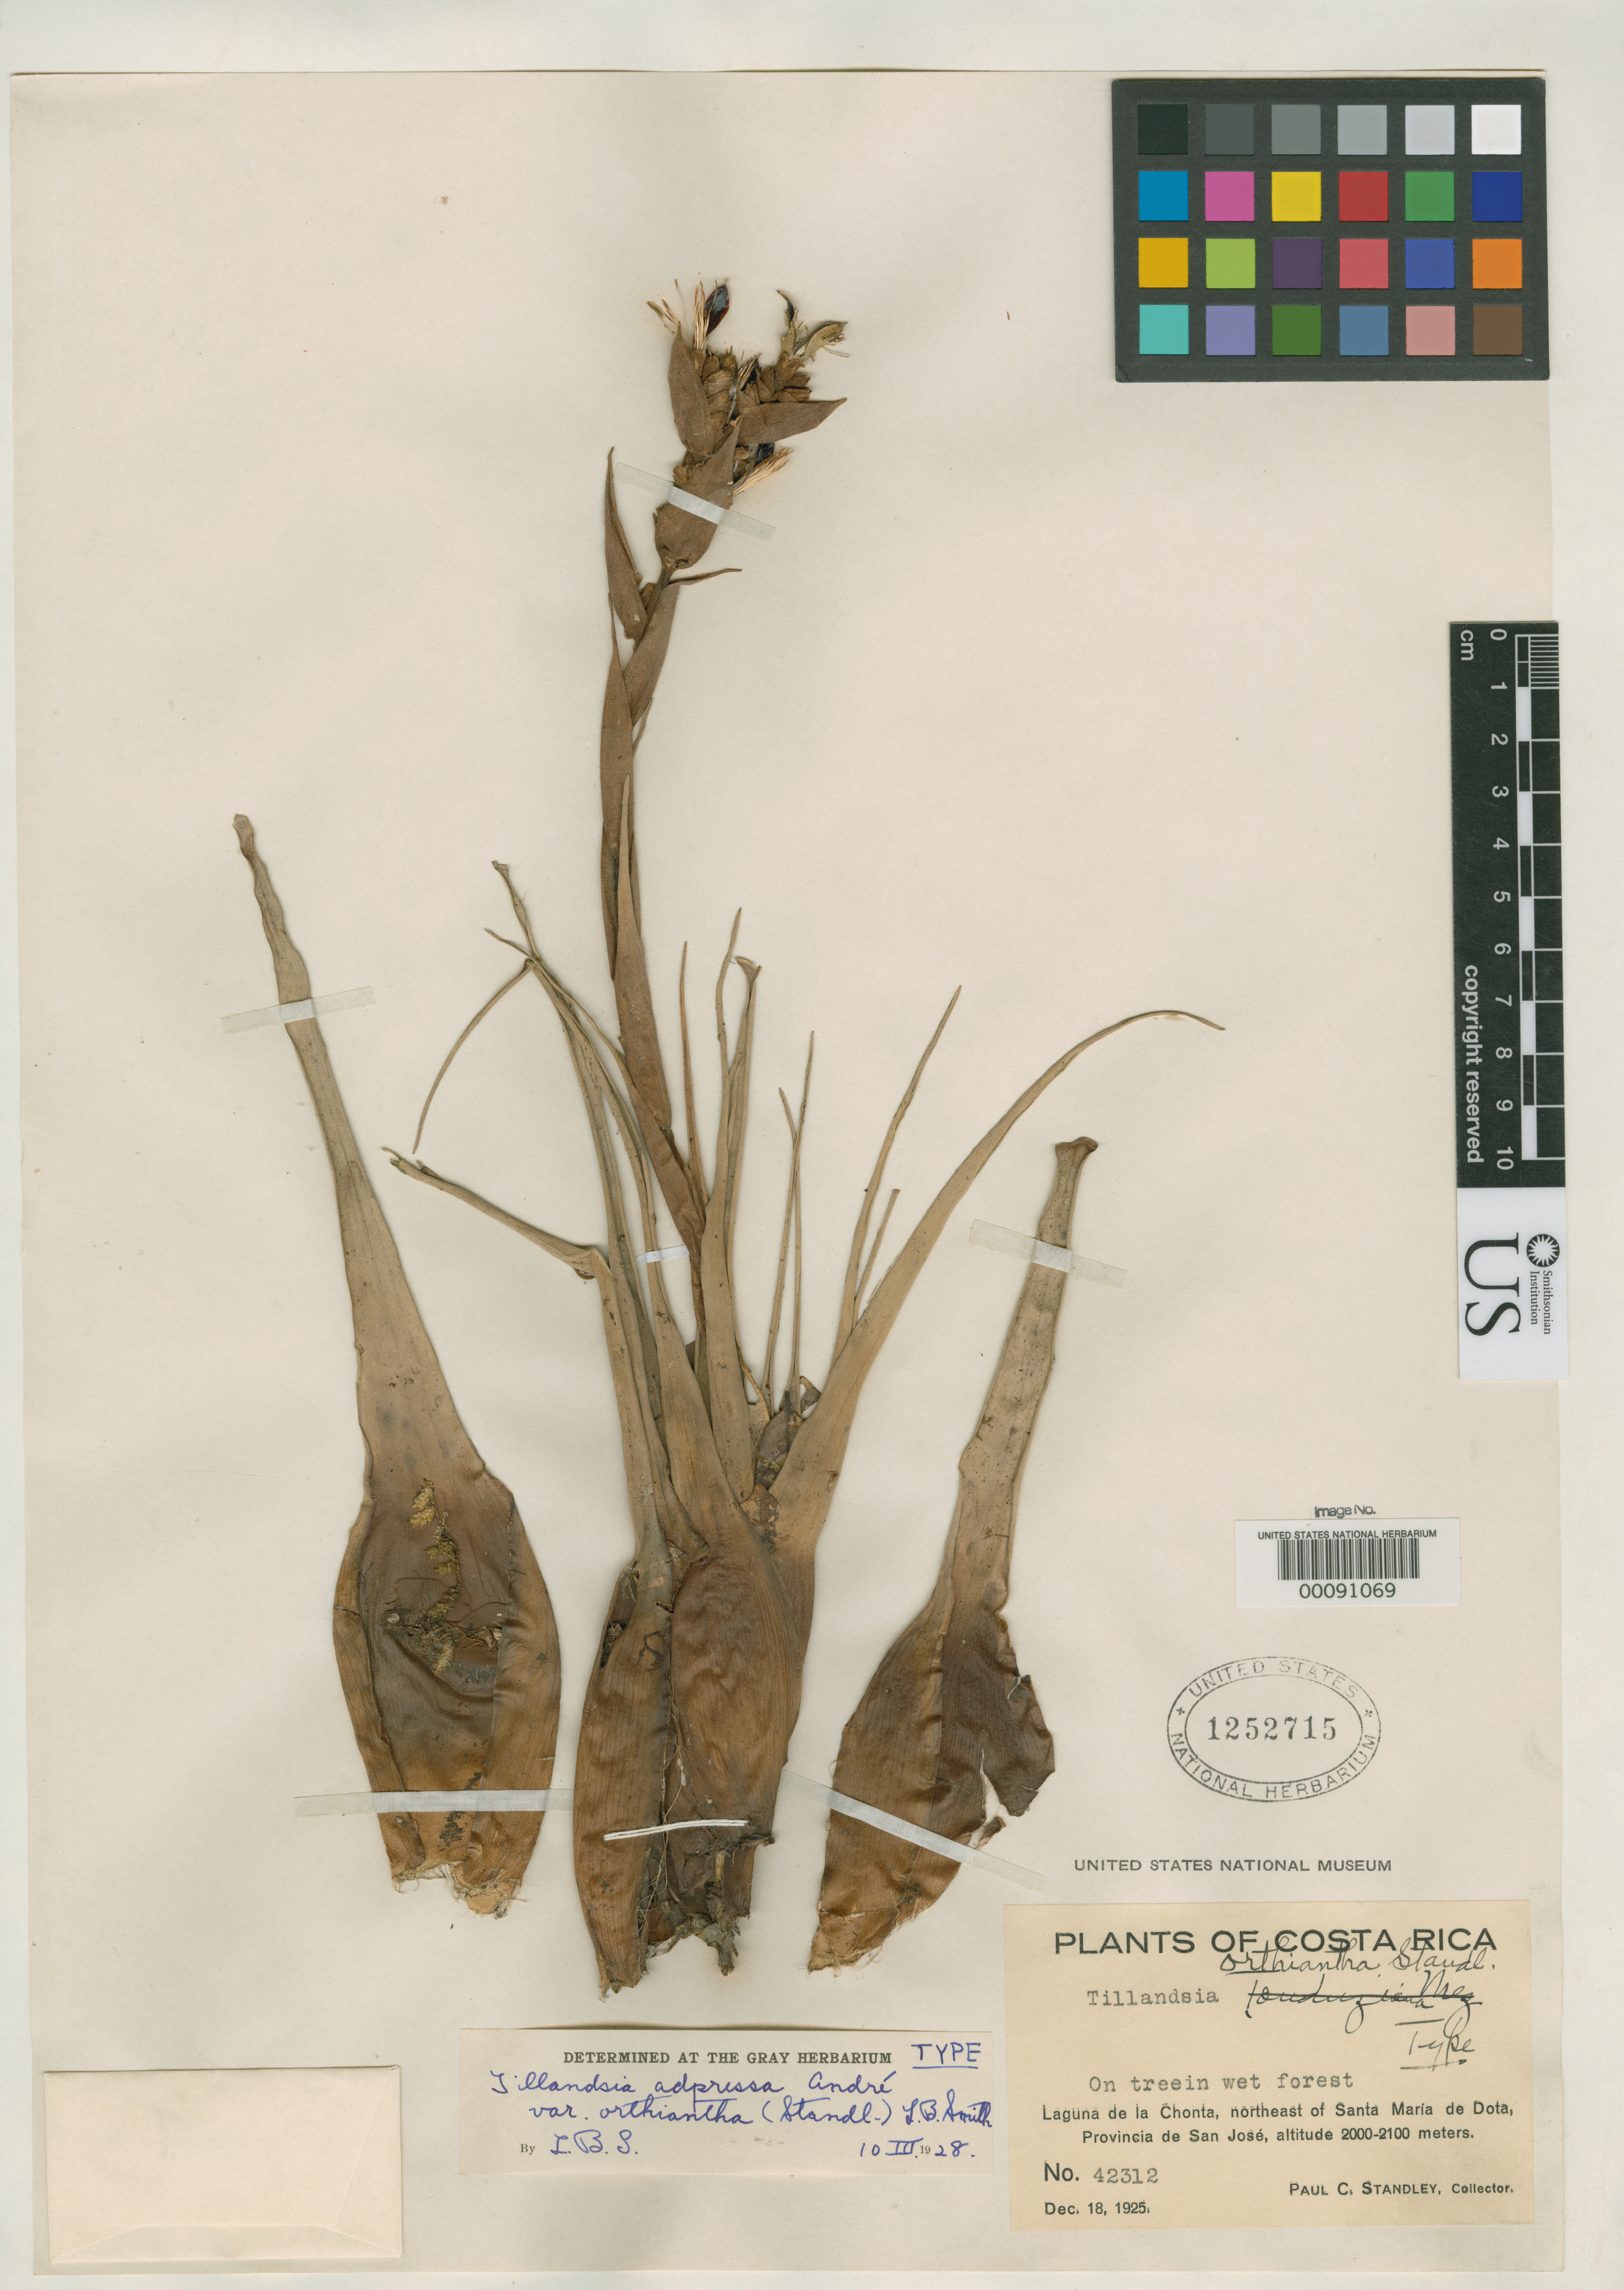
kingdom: Plantae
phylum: Tracheophyta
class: Liliopsida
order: Poales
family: Bromeliaceae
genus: Tillandsia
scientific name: Tillandsia orthiantha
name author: Standl.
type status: Holotype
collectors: P. C. Standley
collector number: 42312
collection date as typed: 18 Dec 1925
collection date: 1925-12-18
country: Costa Rica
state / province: San José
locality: Laguna de La Chonta, NE of Santa Maria de Dota.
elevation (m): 2000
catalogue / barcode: US 1252715